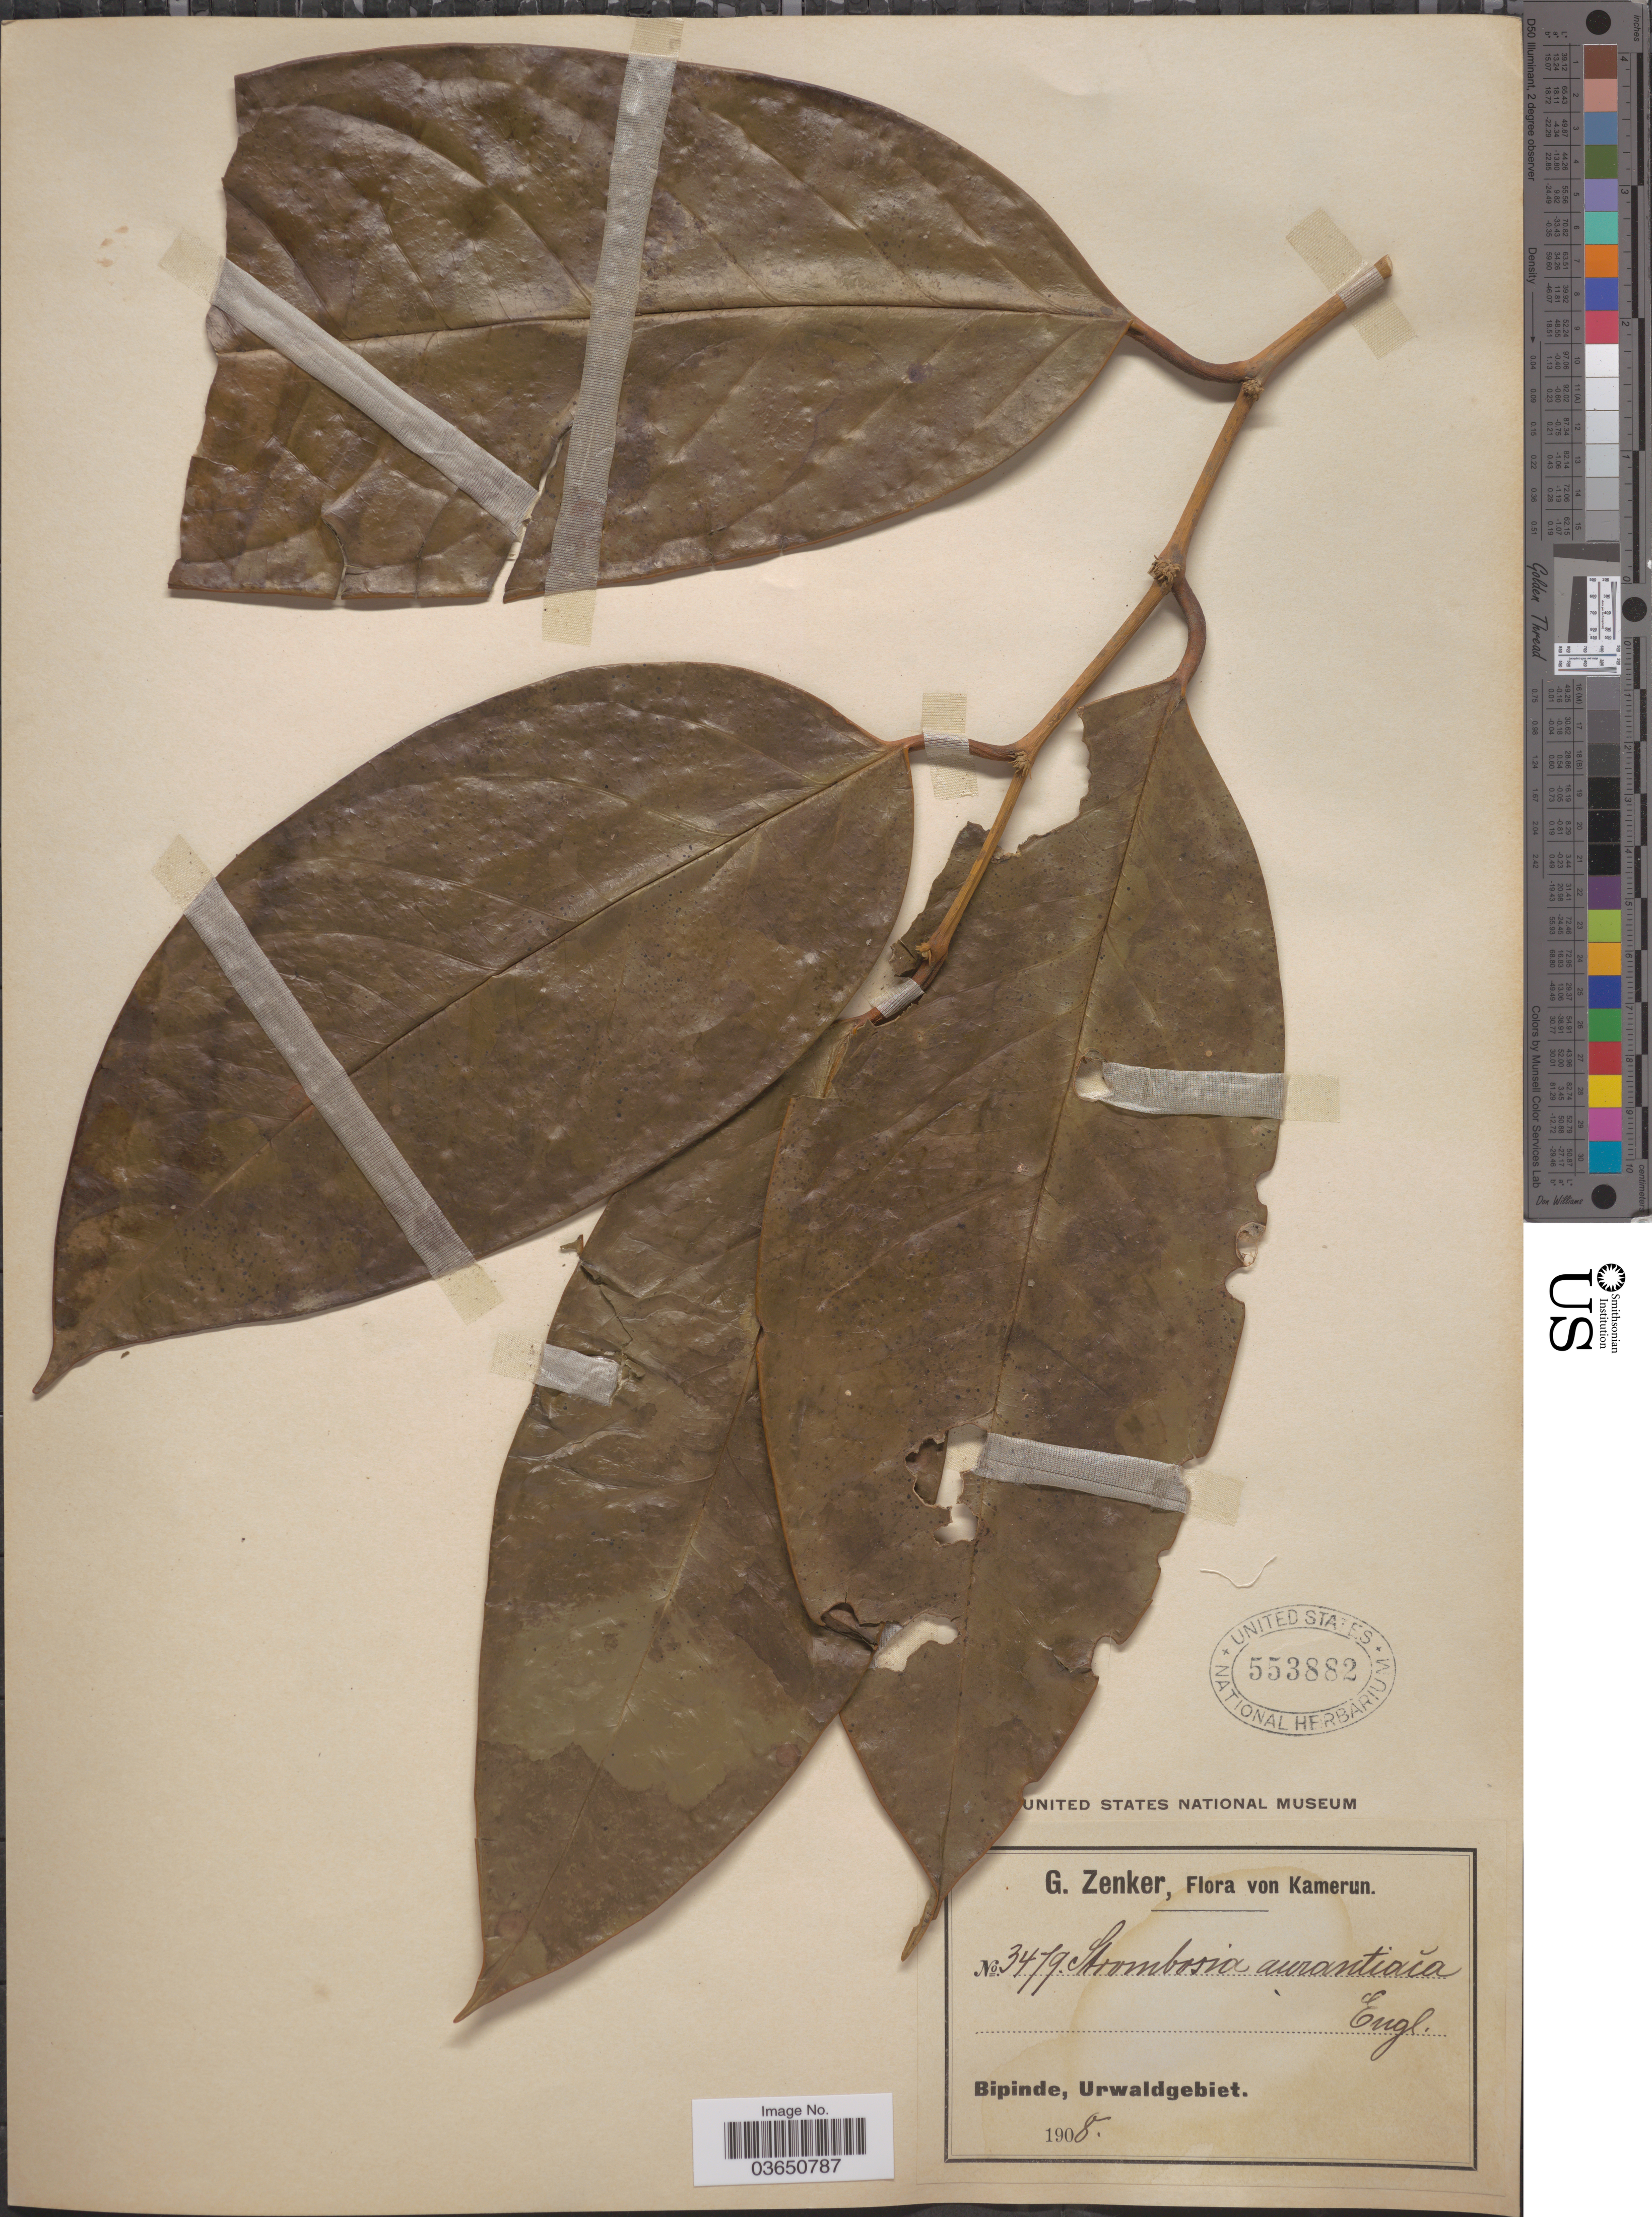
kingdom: Plantae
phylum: Tracheophyta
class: Magnoliopsida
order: Santalales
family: Strombosiaceae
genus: Strombosia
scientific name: Strombosia aurantiaca Engl., ined.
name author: Engl.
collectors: G. A. Zenker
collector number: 3479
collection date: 1908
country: Cameroon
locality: Kamerun. Bipinde, Urwaldgebiet.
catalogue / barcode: US 553882